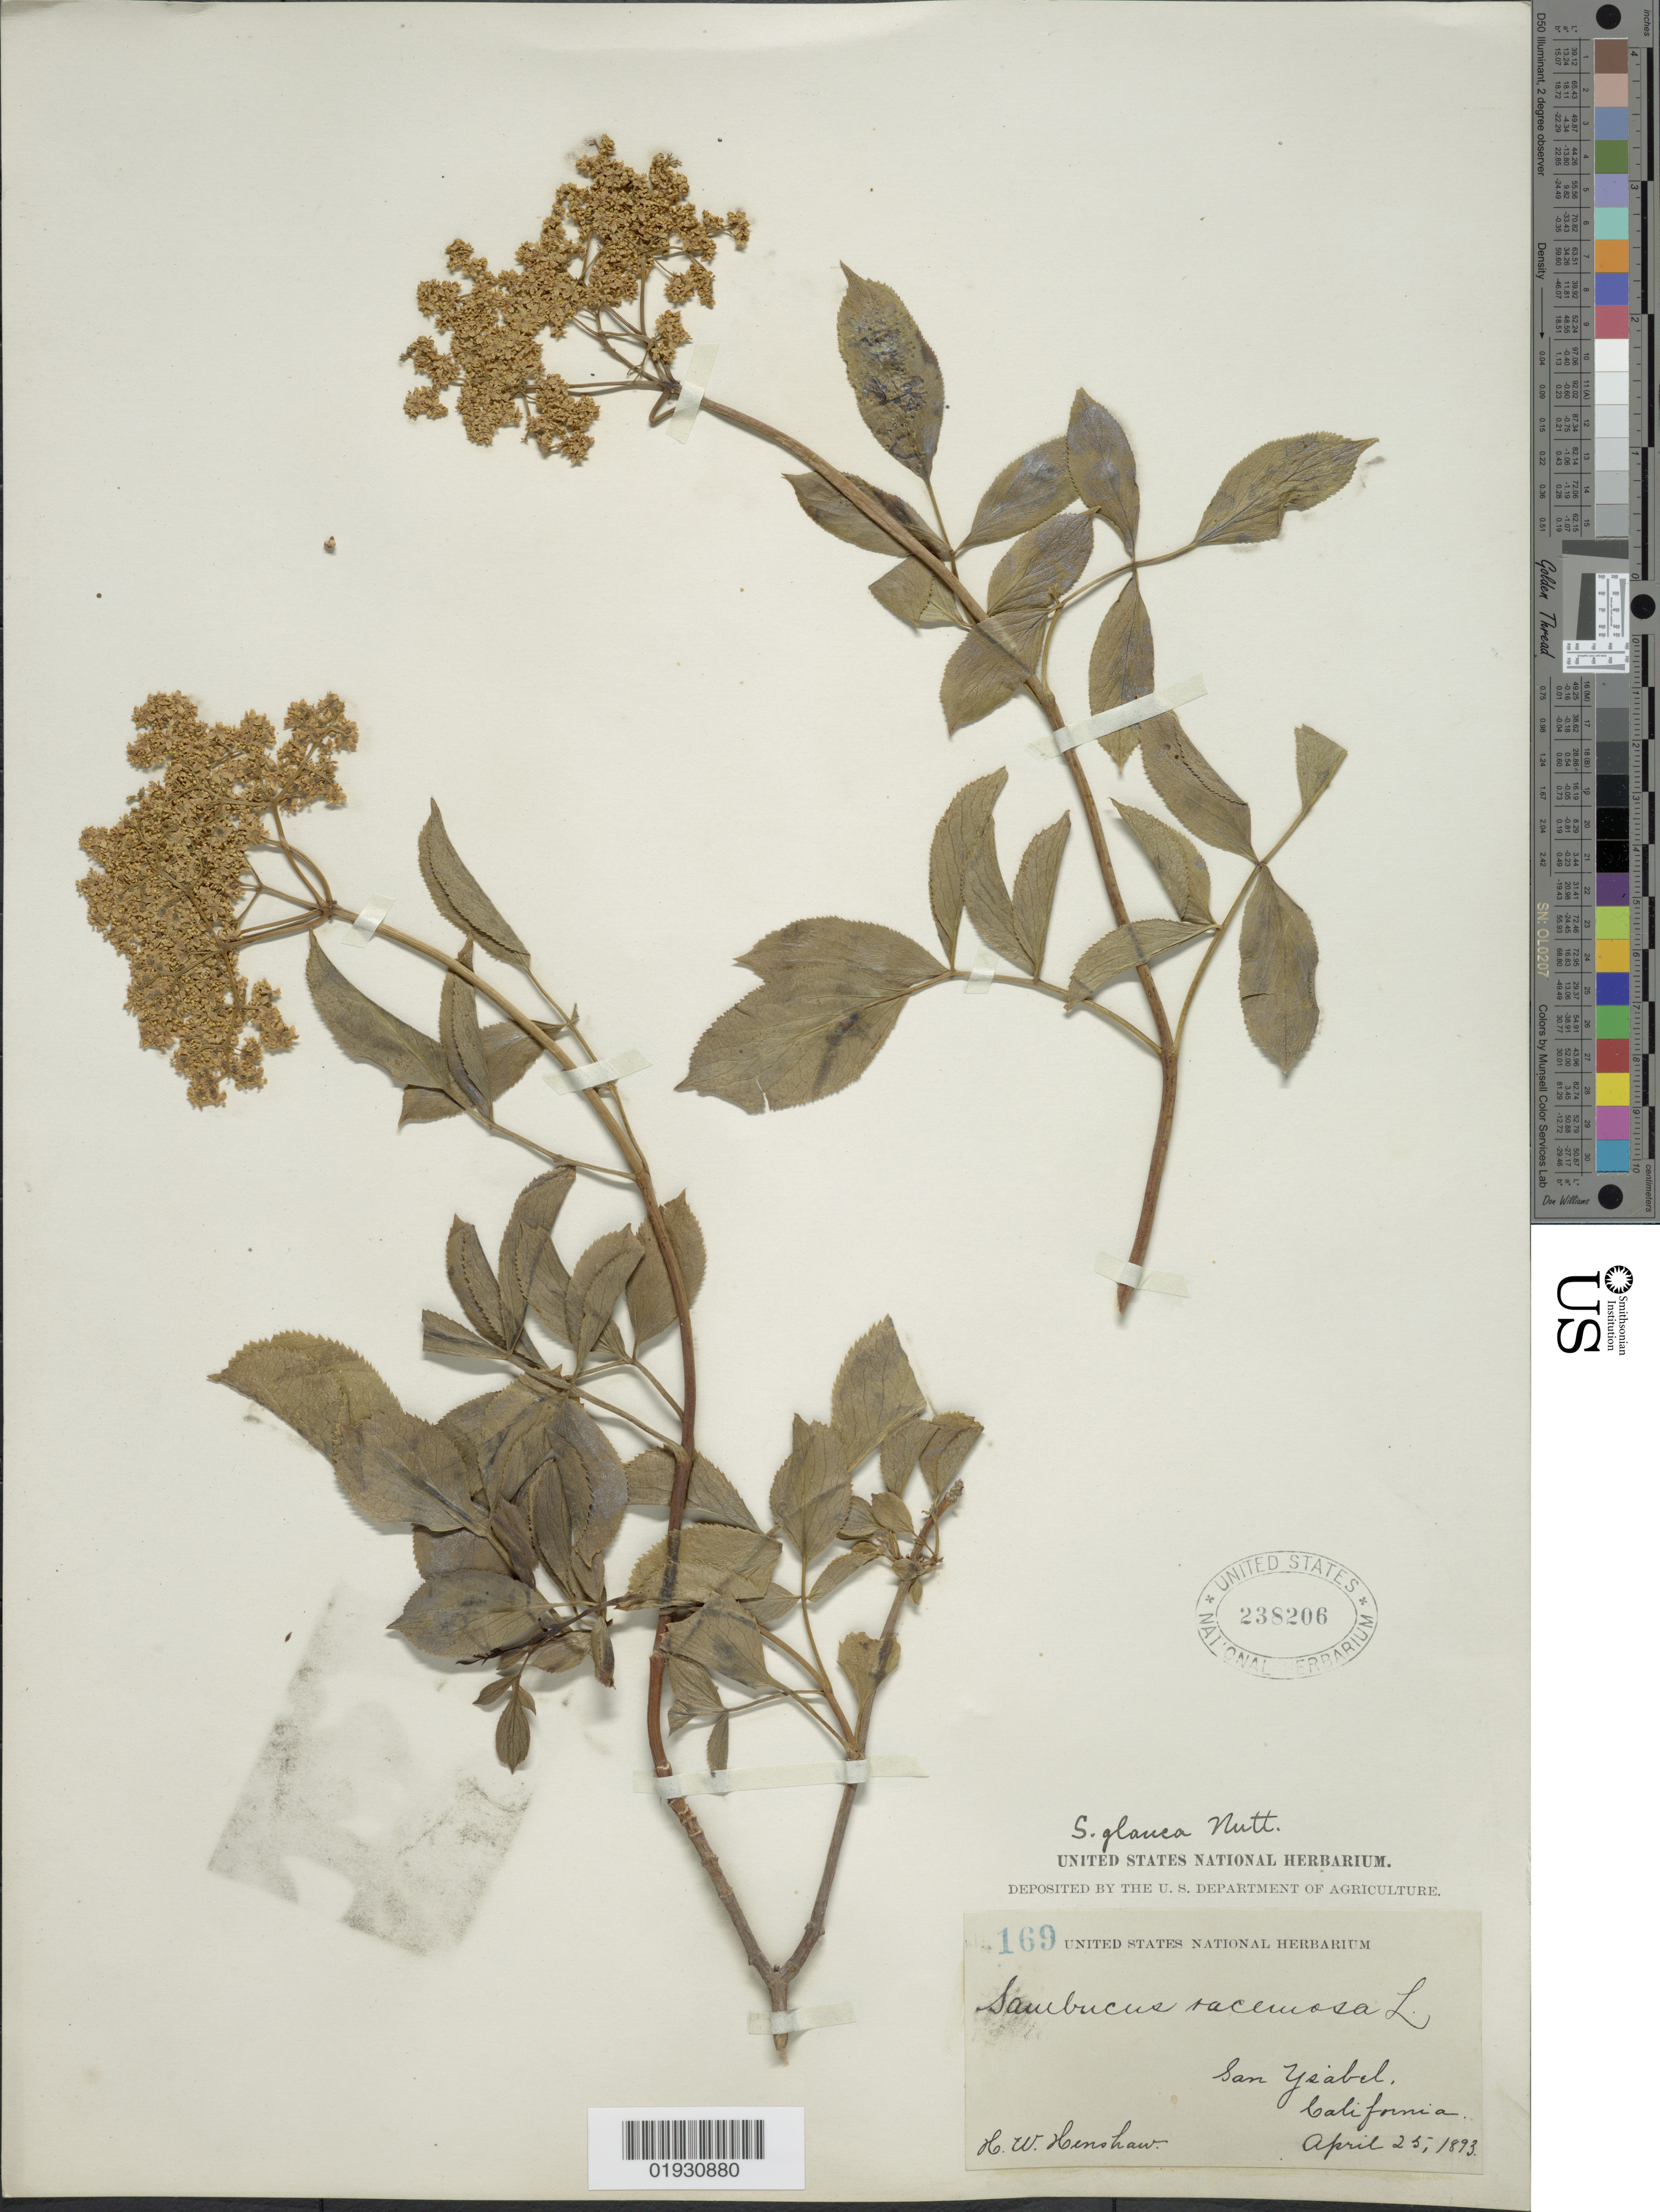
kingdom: Plantae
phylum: Tracheophyta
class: Magnoliopsida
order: Dipsacales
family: Viburnaceae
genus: Sambucus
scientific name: Sambucus cerulea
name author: Raf.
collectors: H. Henshaw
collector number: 169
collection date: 1893-04-25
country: United States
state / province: California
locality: San Ysabel.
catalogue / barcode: US 238206